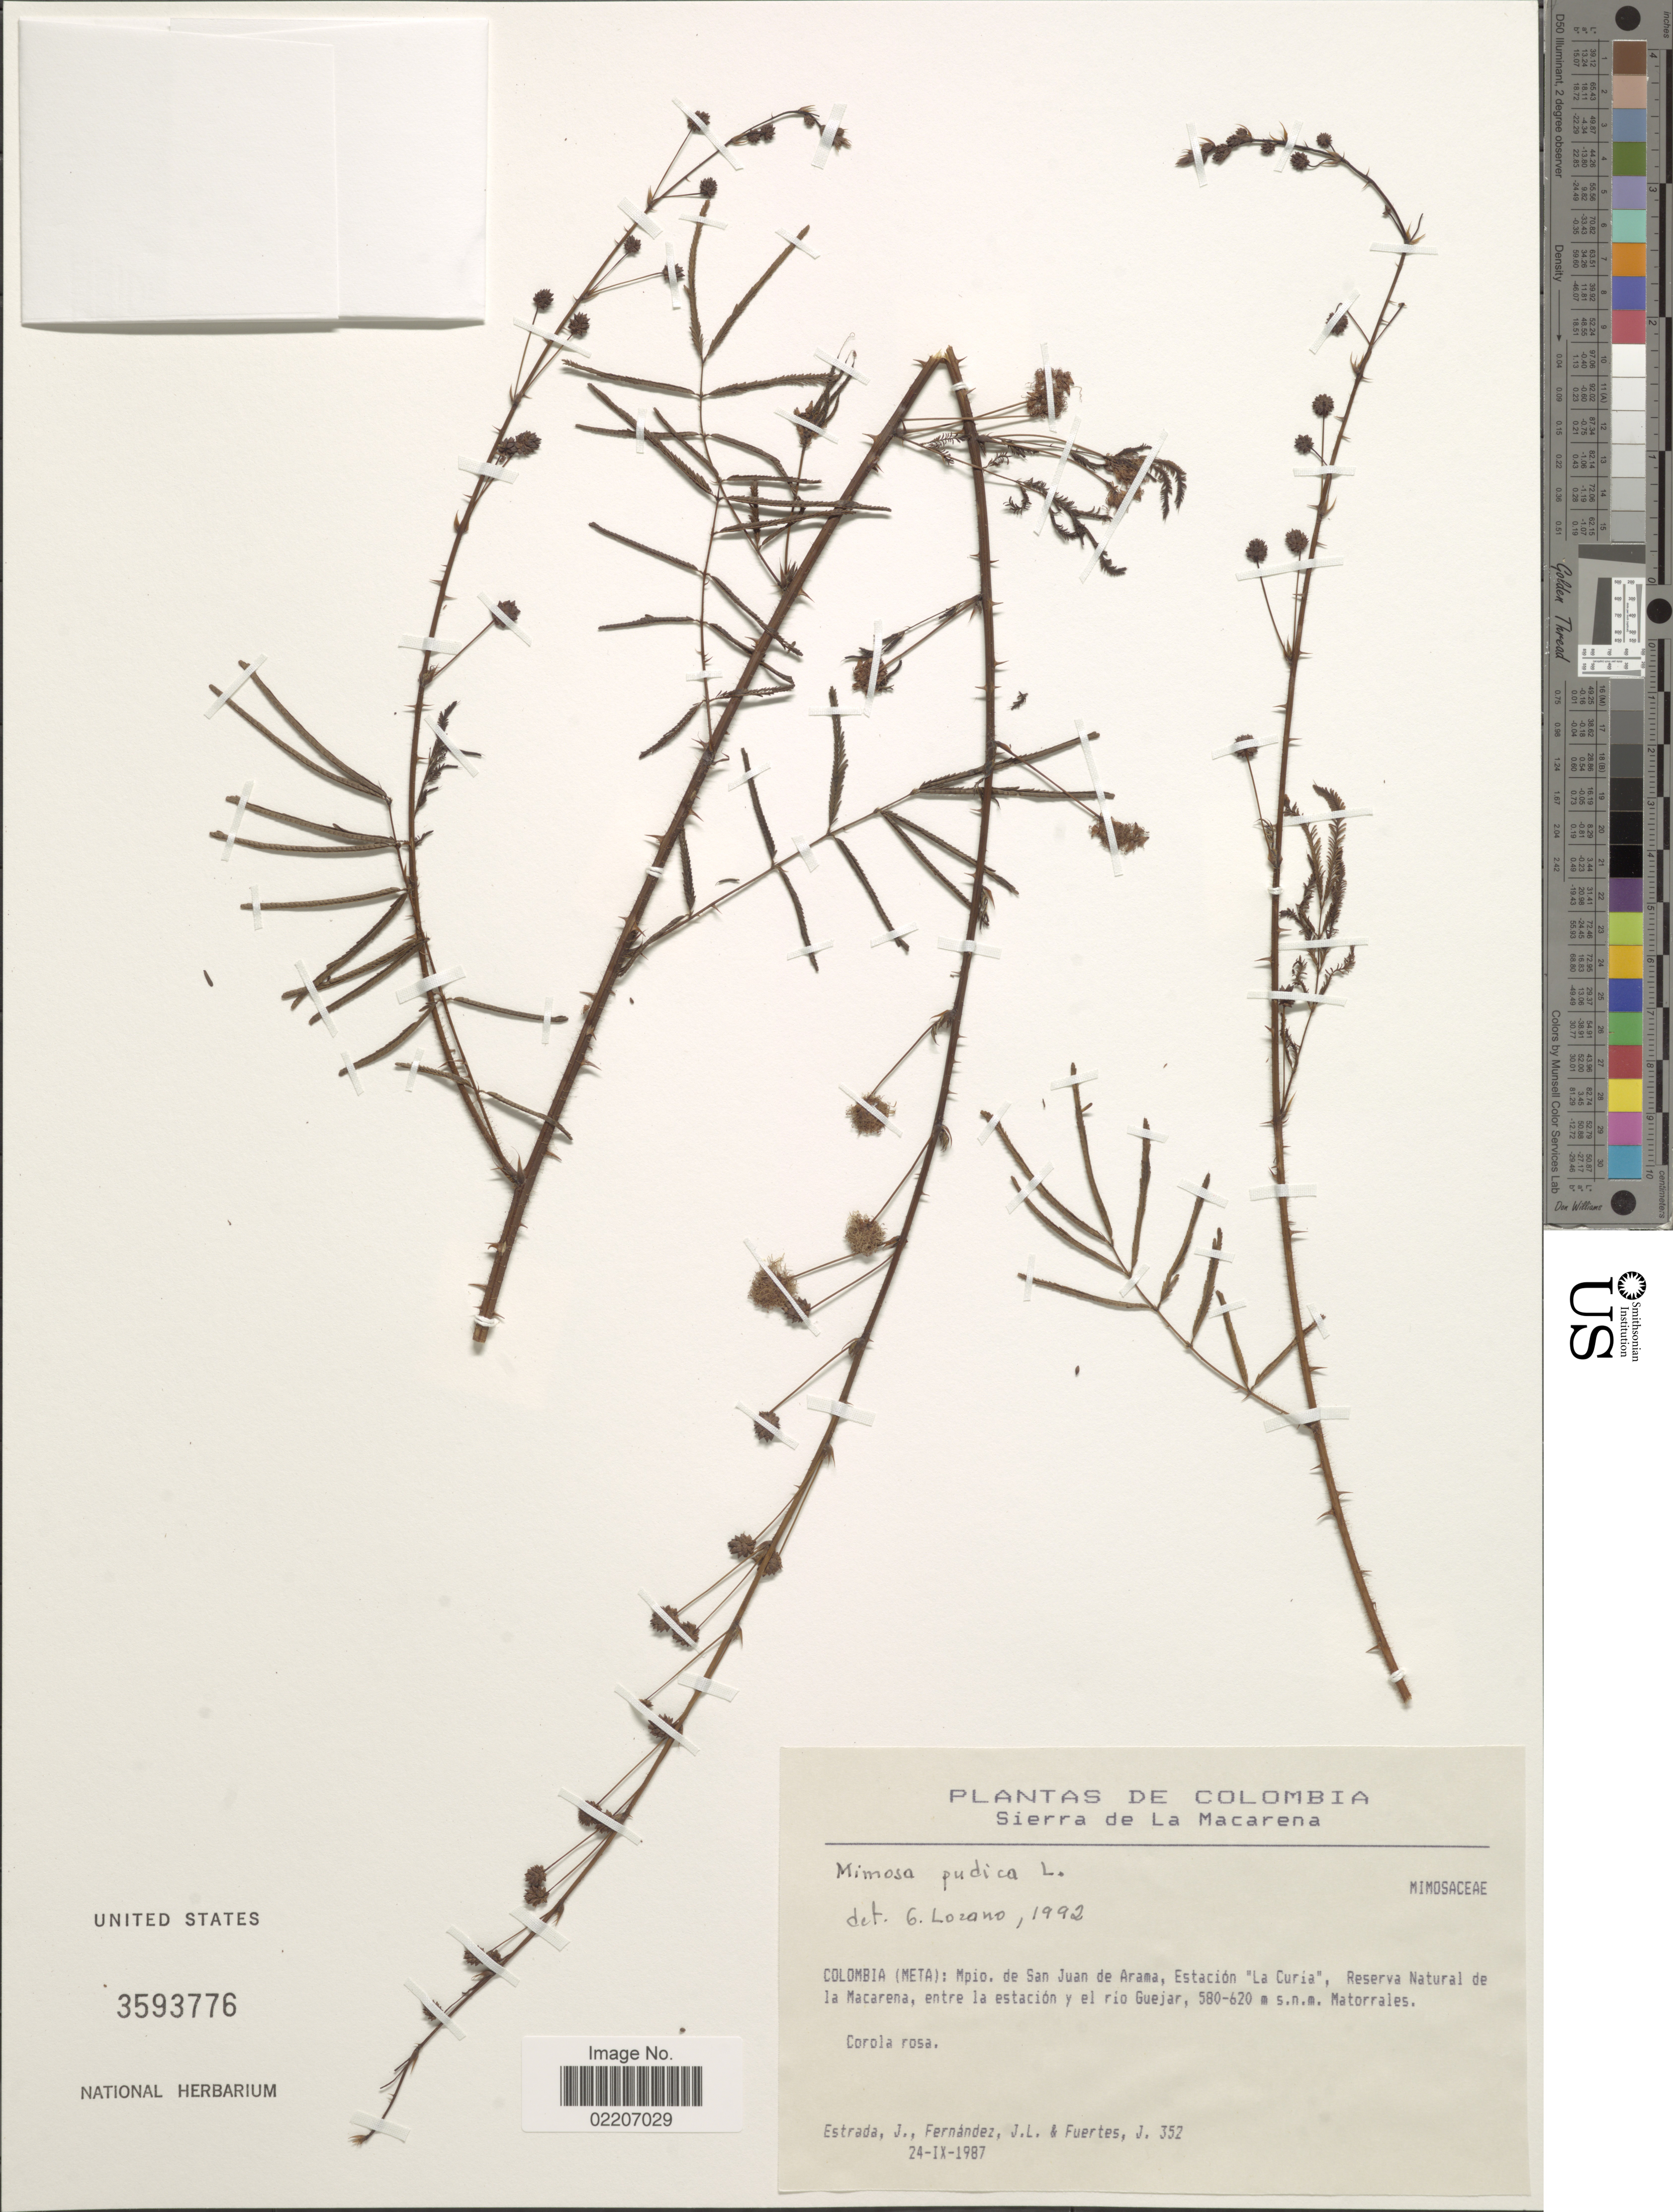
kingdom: Plantae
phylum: Tracheophyta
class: Magnoliopsida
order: Fabales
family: Fabaceae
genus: Mimosa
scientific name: Mimosa pudica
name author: L.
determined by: Lozano, G.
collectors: J. Estrada, J. Fernandez & J. Fuertes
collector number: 352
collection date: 1987-09-24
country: Colombia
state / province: Meta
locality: Mpio. de San Juan de Arama, Estacion La Curia, Reserva Natural de la Macarena, entre la estacion y el Rio Guejar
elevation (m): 580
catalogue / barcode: US 3593776